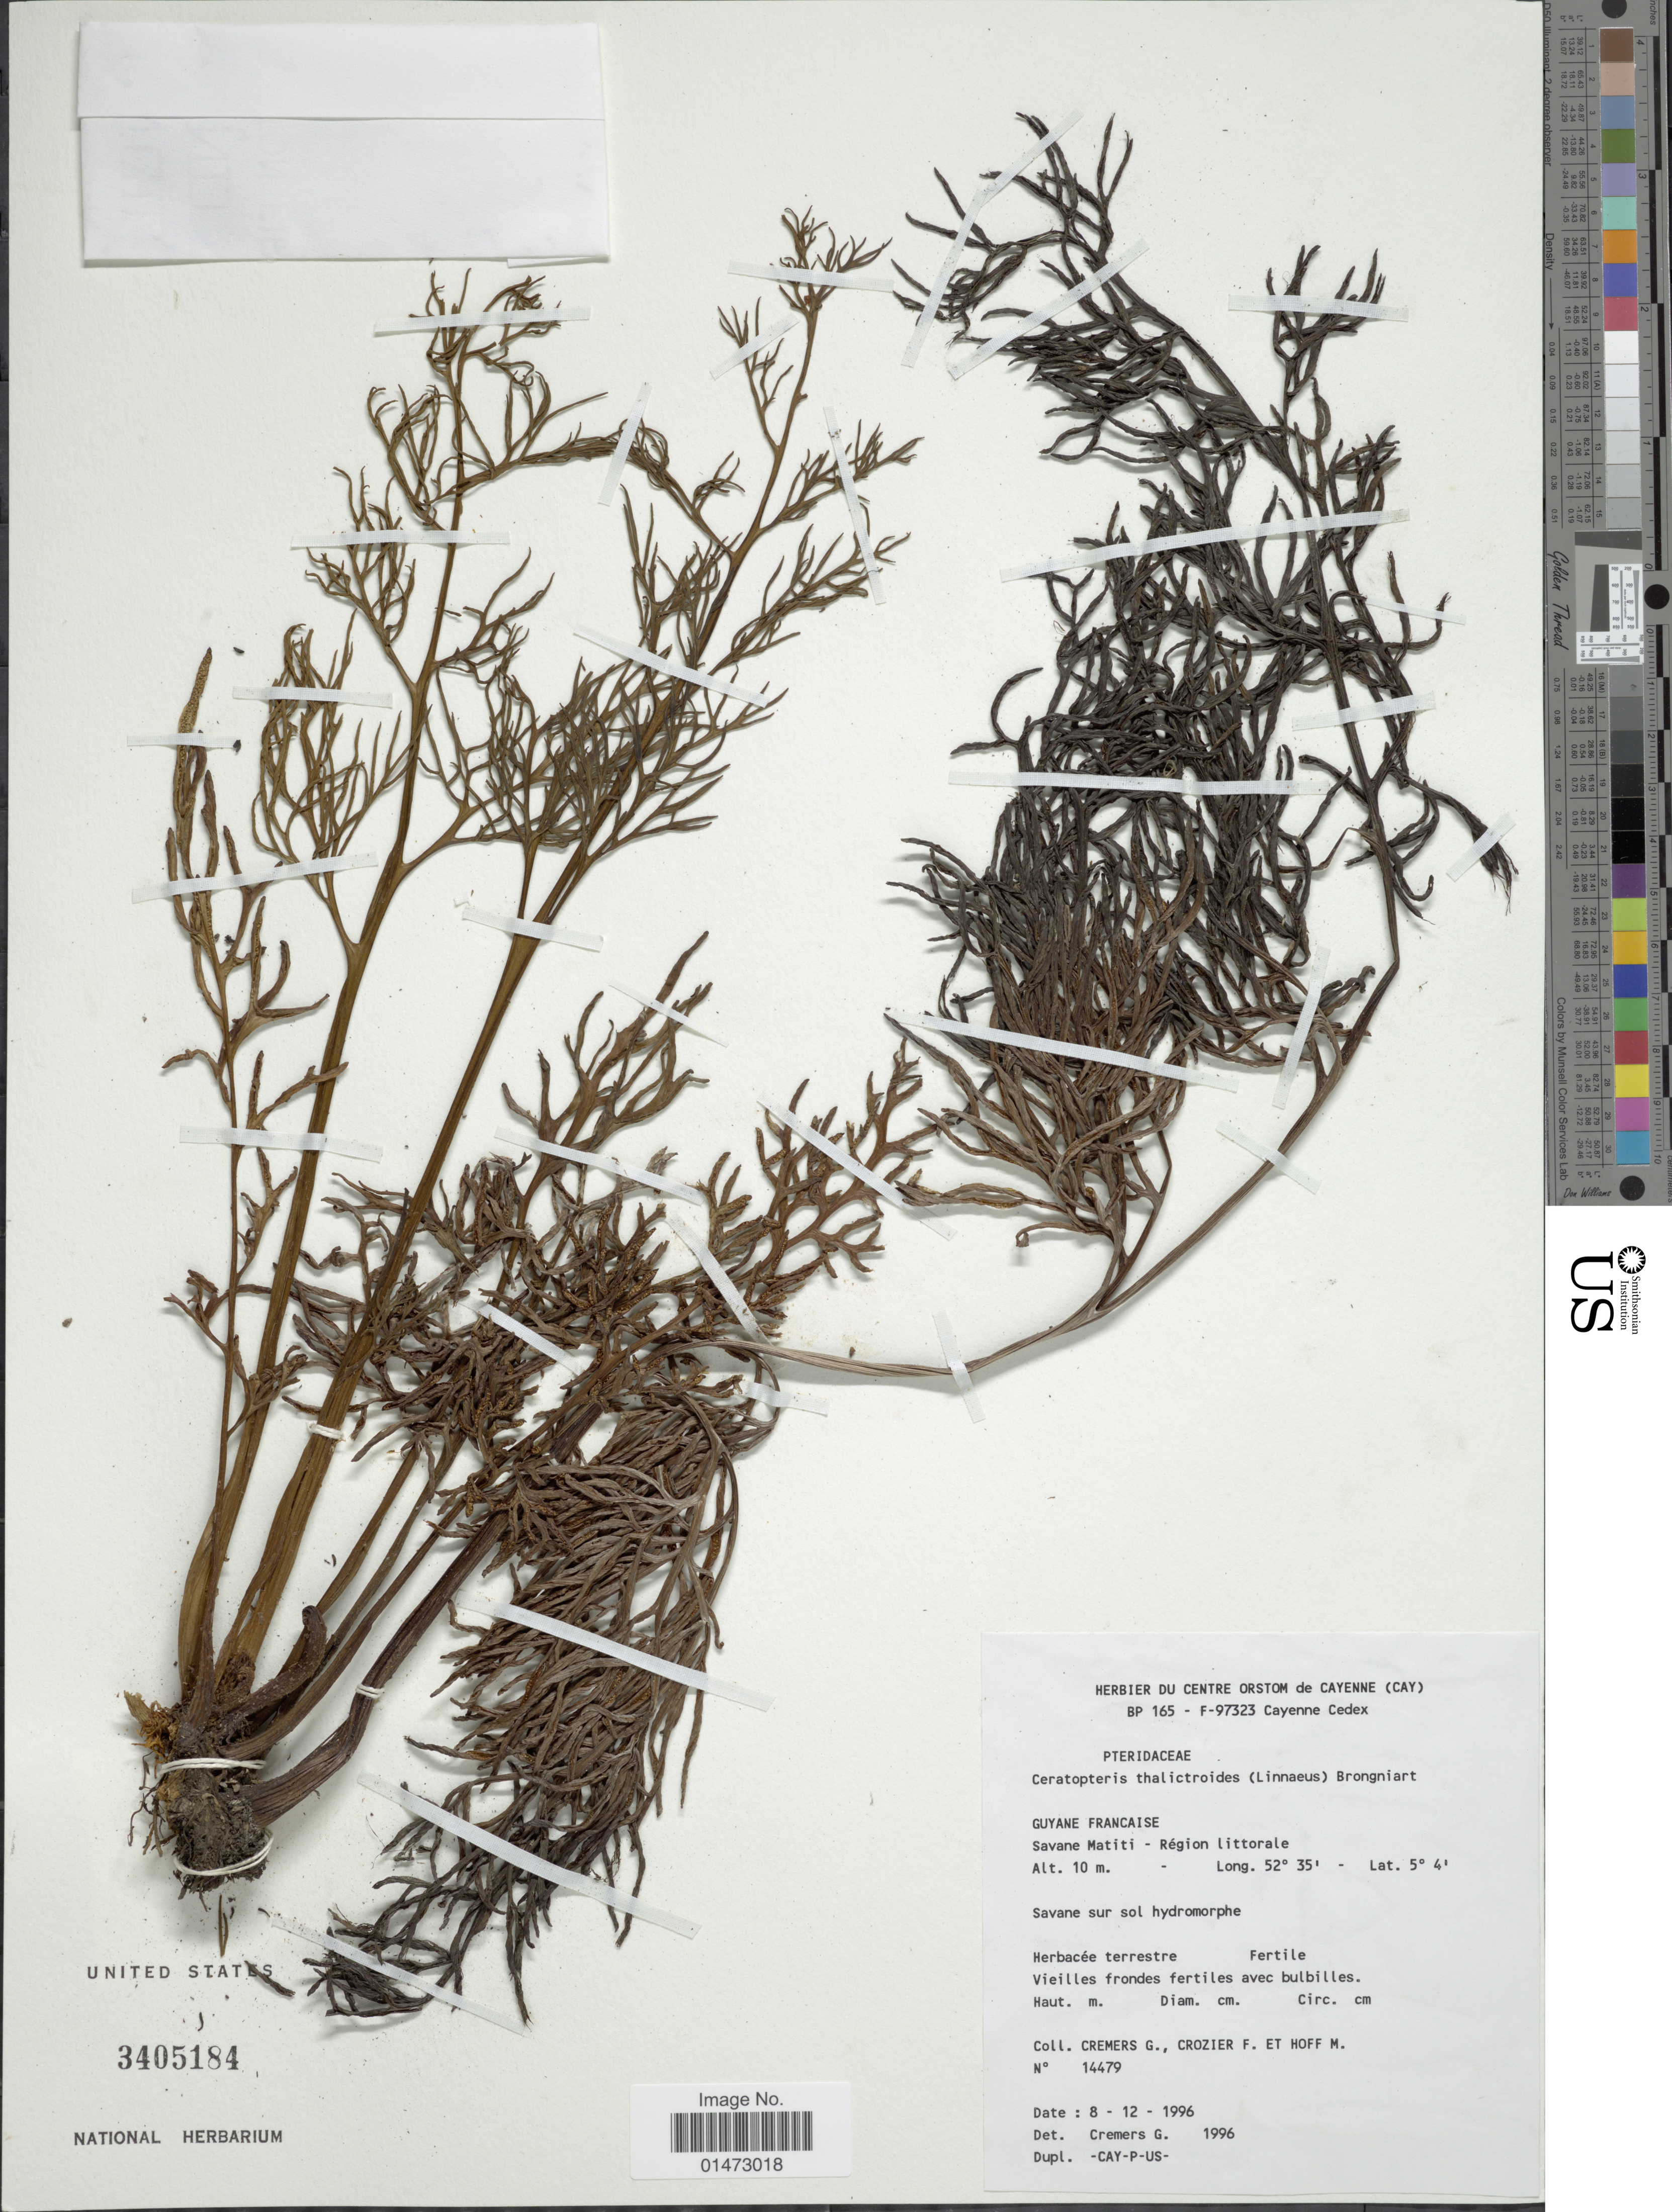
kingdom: Plantae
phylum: Tracheophyta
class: Polypodiopsida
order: Polypodiales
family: Pteridaceae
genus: Ceratopteris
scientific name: Ceratopteris thalictroides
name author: (L.) Brongn.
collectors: G. Cremers, F. Crozier & M. Hoff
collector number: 14479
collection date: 1996-12-08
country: French Guiana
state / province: Cayenne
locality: Savane Matiti - Région littorale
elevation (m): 10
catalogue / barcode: US 3405184